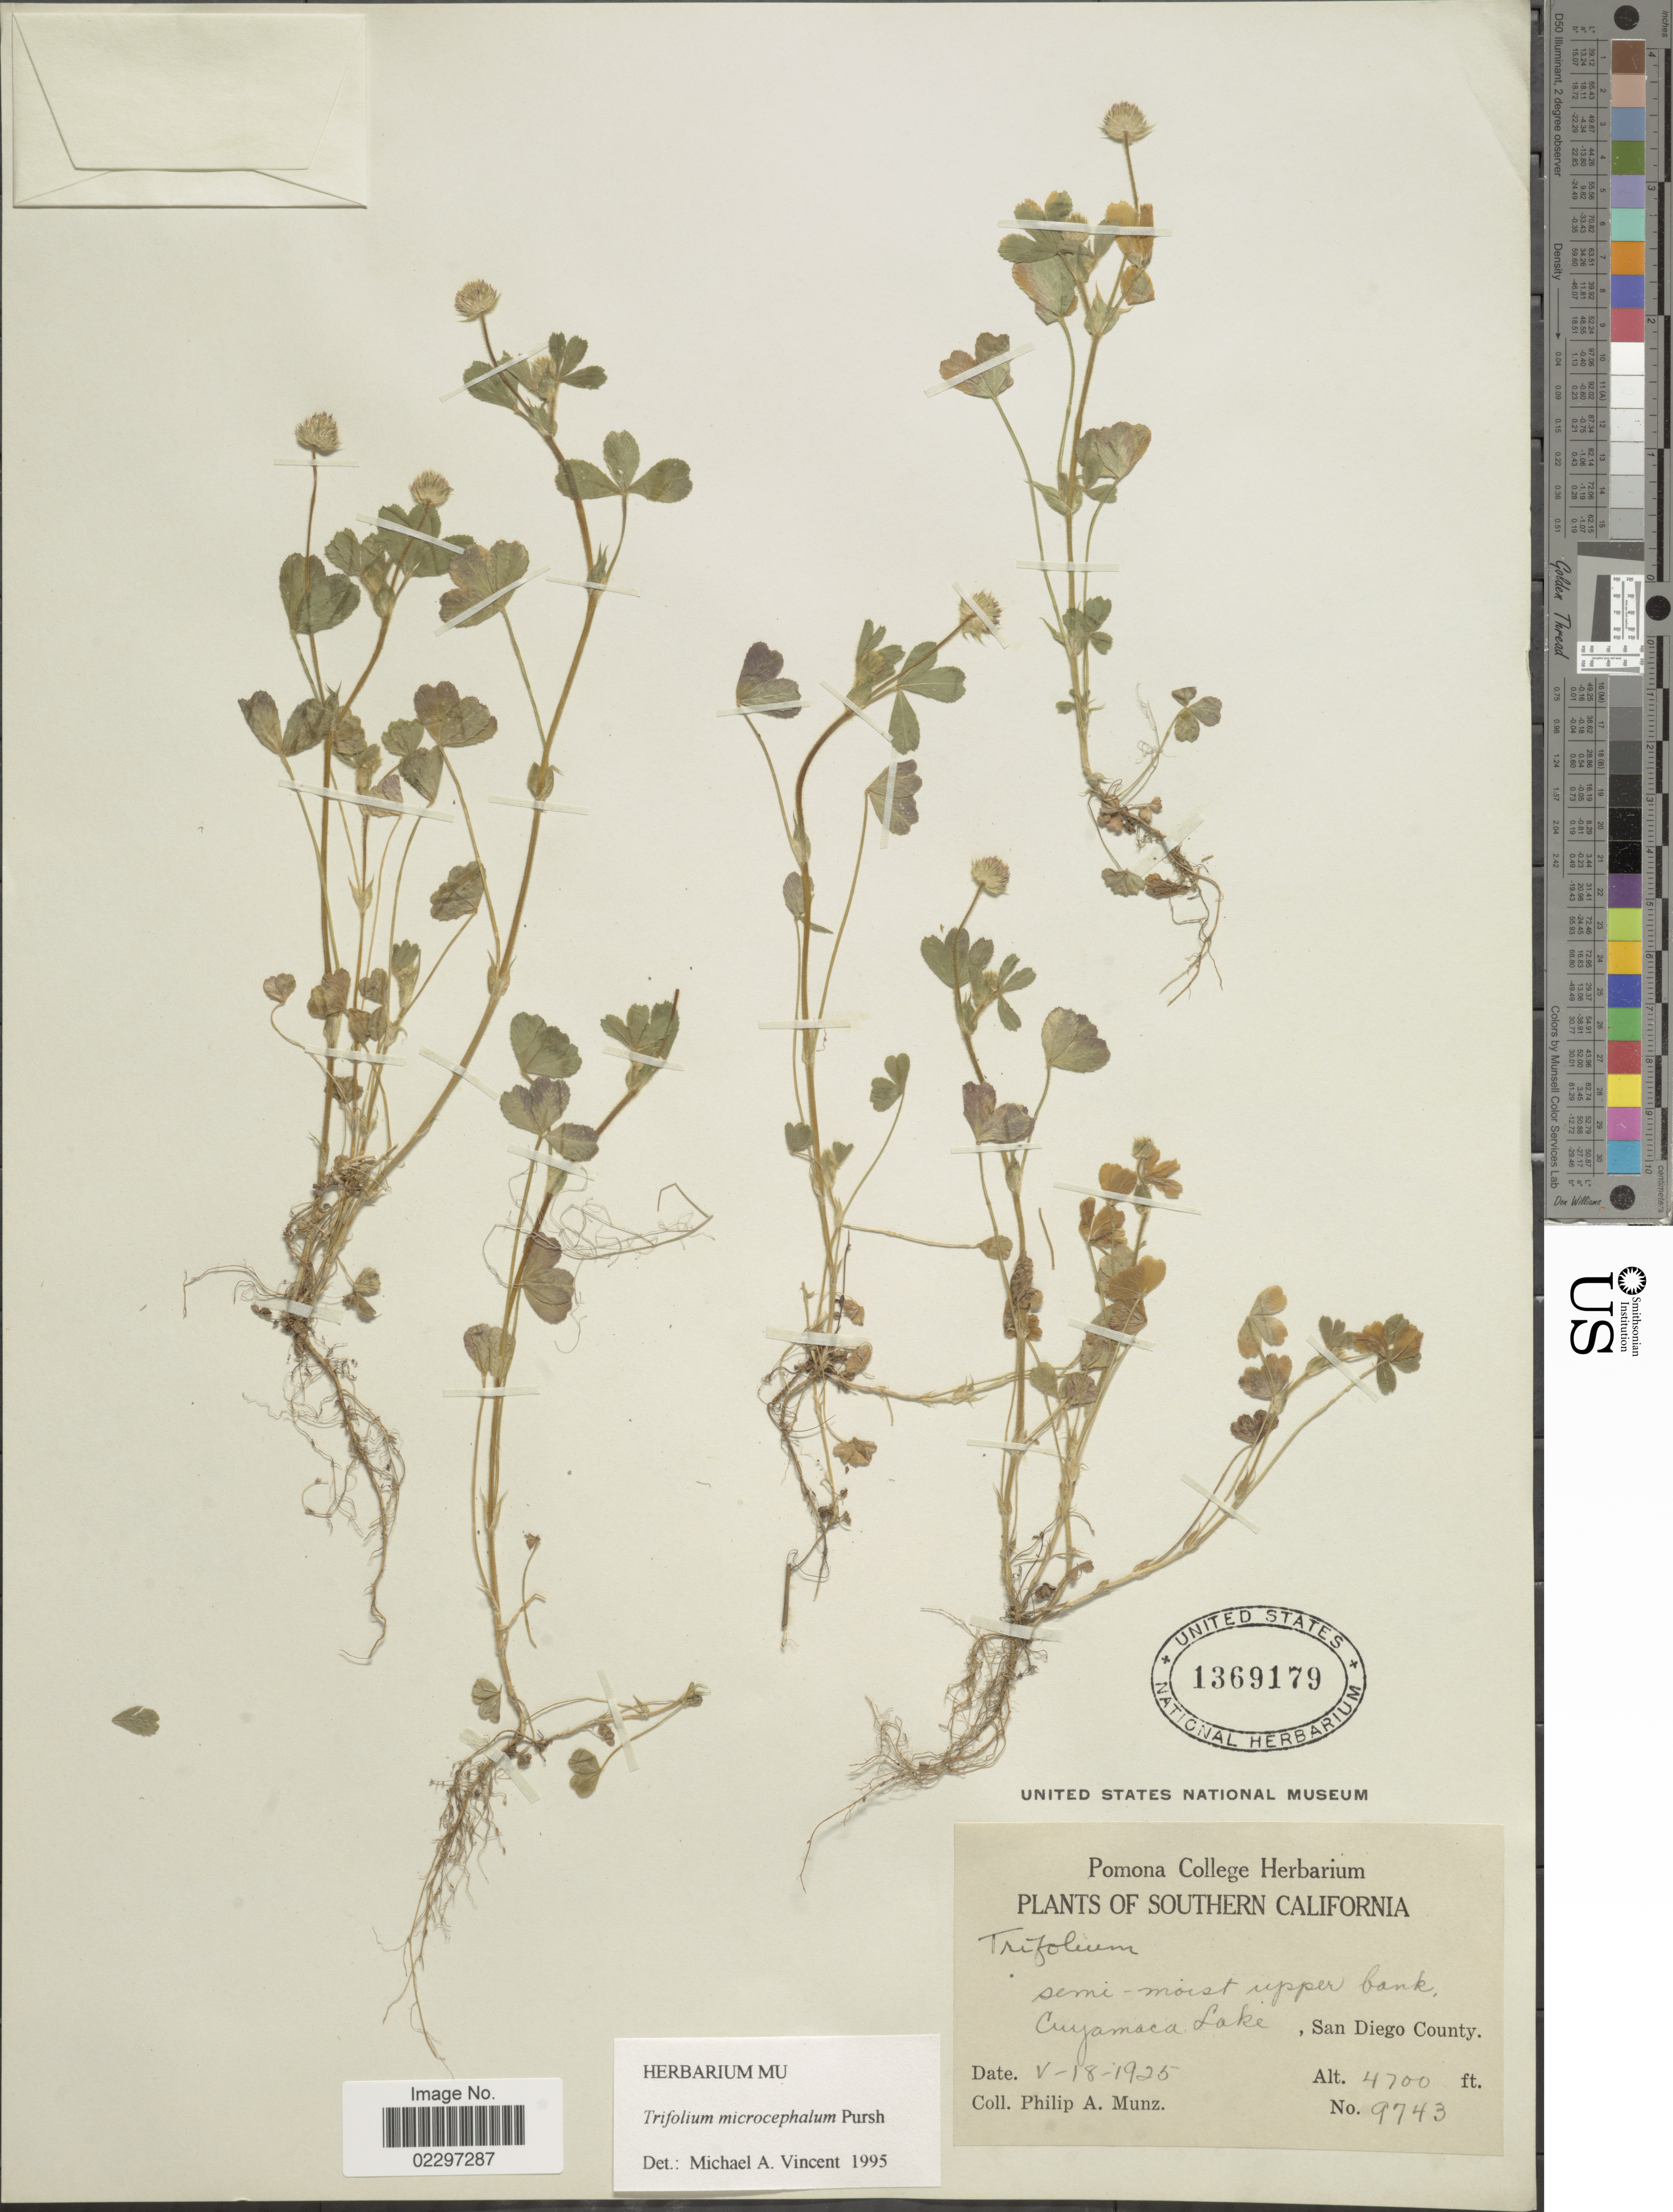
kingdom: Plantae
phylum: Tracheophyta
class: Magnoliopsida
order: Fabales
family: Fabaceae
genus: Trifolium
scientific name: Trifolium microcephalum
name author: Pursh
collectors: P. A. Munz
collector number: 9743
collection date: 1925-05-18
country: United States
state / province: California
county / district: San Diego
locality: Southern California. Cuyamaca Lake, San Diego County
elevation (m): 1433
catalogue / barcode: US 1369179